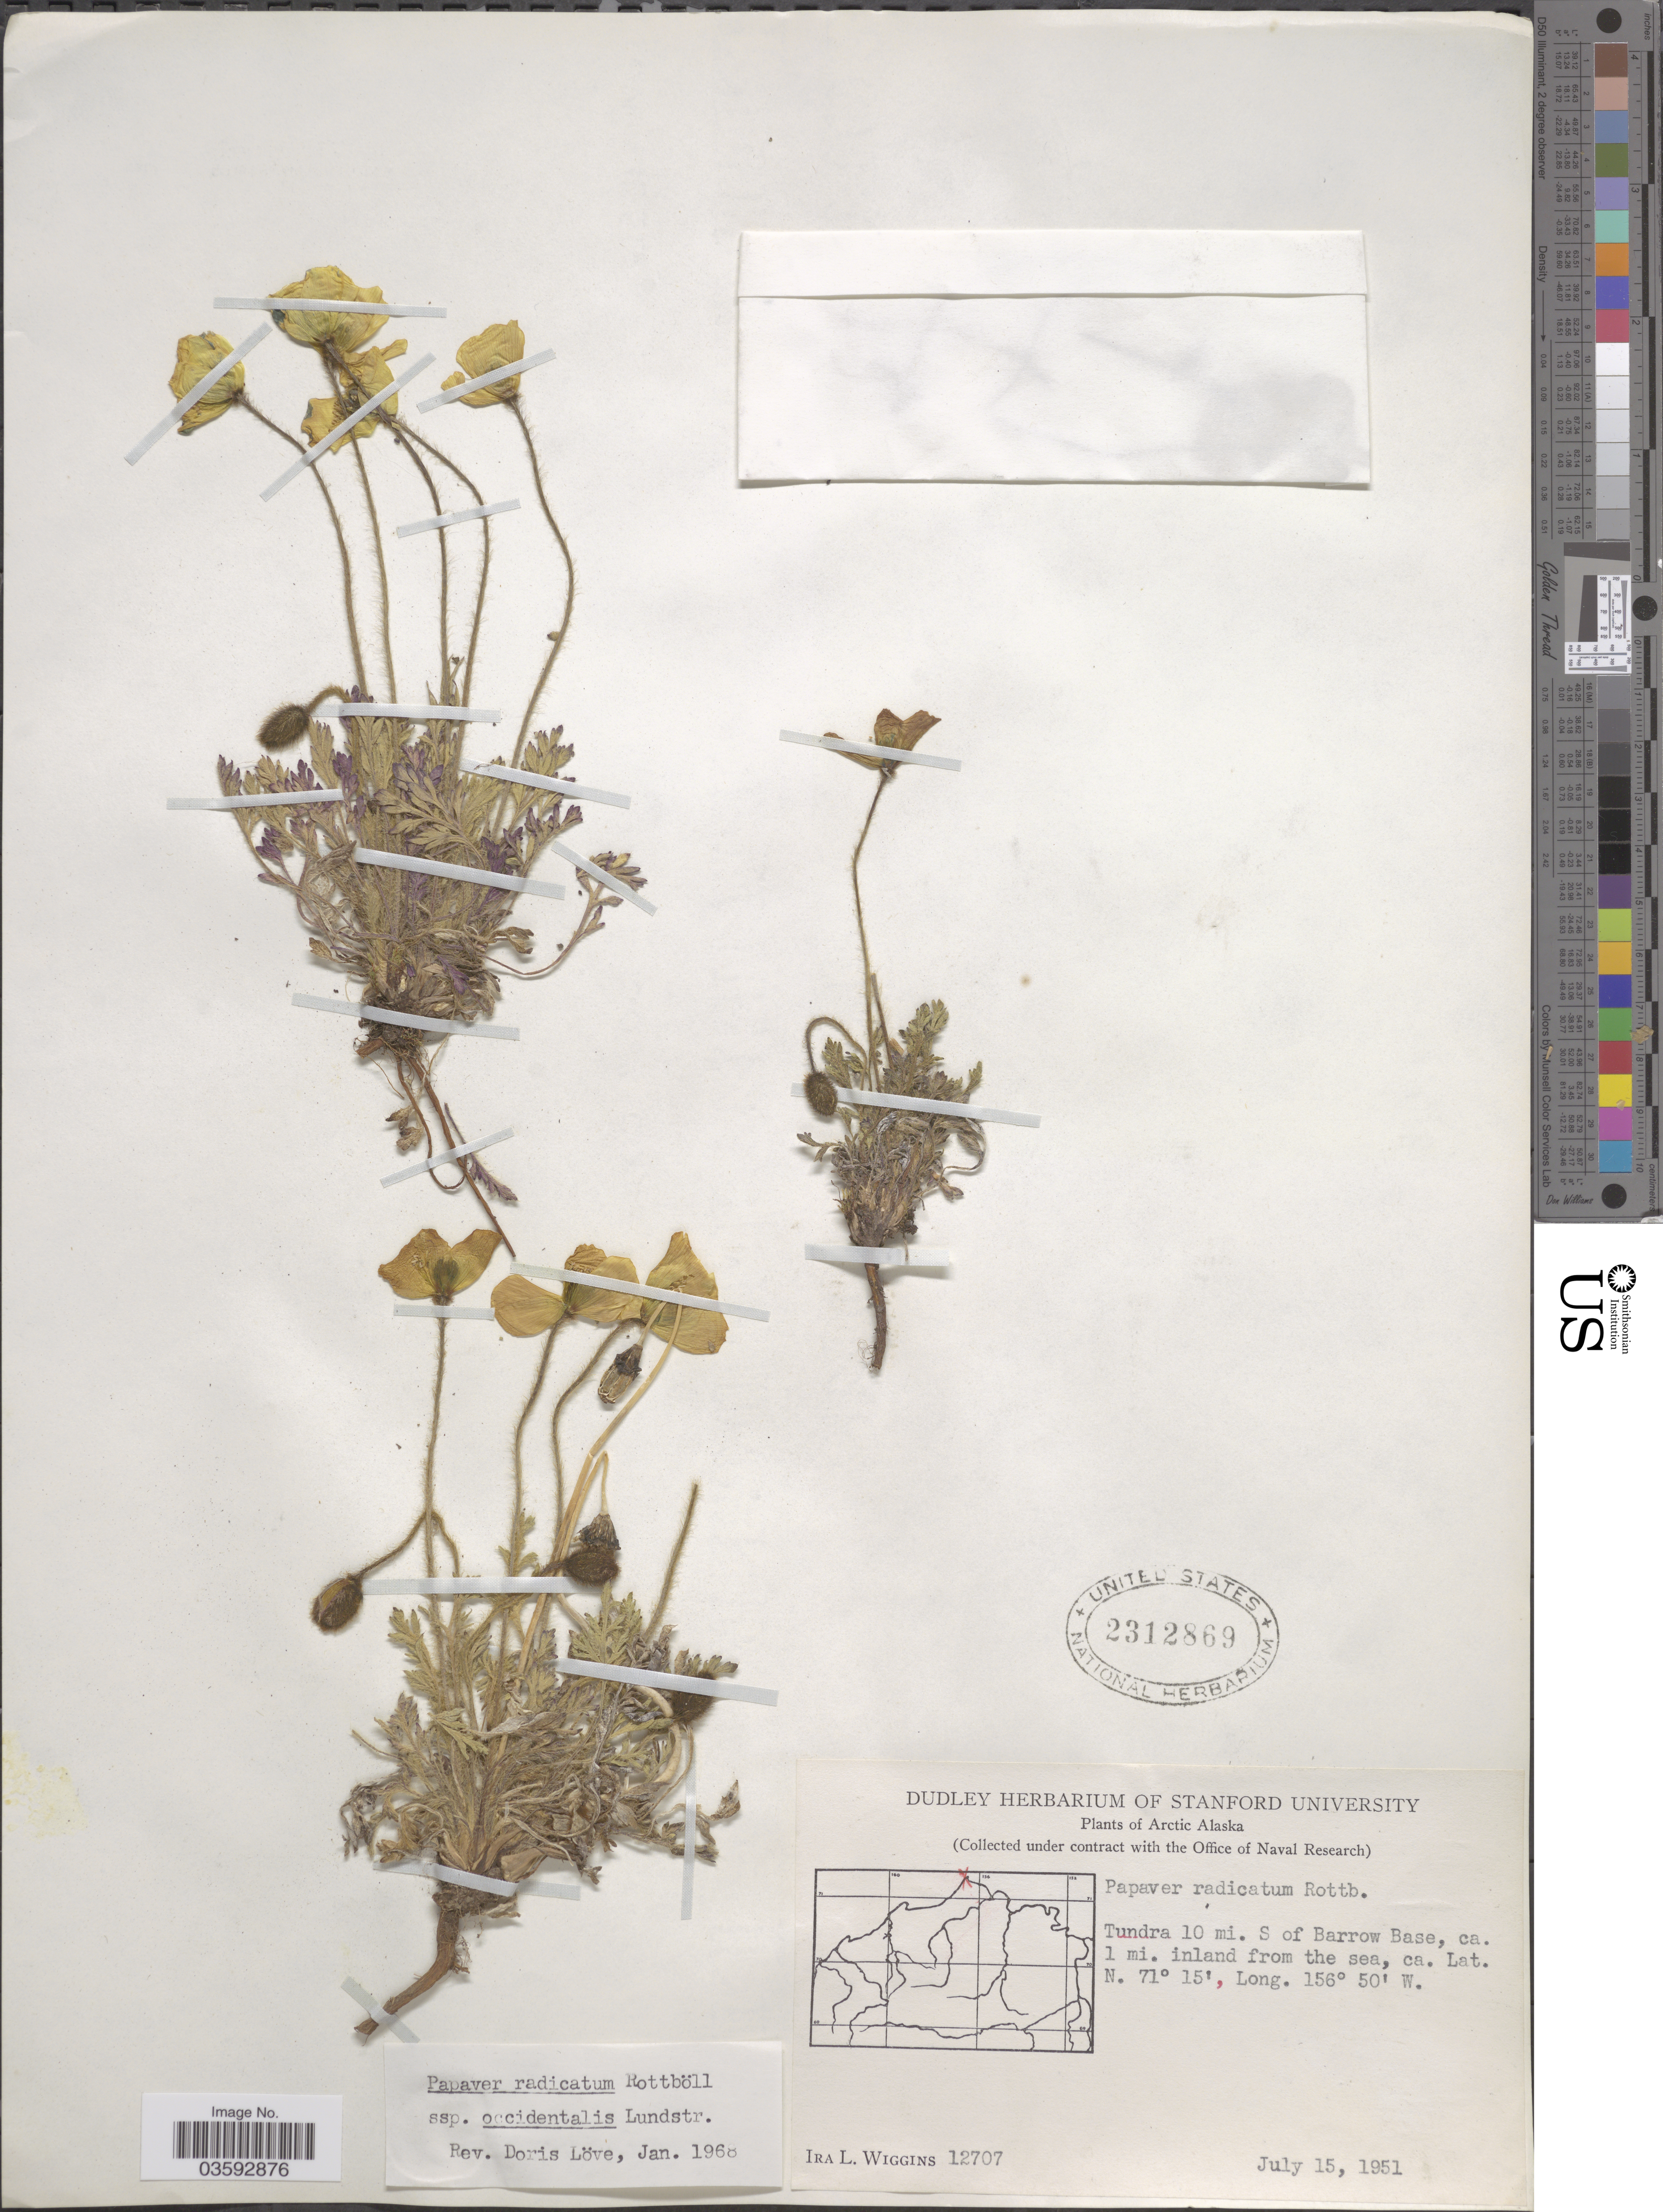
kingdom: Plantae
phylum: Tracheophyta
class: Magnoliopsida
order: Ranunculales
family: Papaveraceae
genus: Papaver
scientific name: Papaver radicatum subsp. occidentale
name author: Lundstr.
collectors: I. L. Wiggins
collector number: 12707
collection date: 1951-07-15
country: United States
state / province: Alaska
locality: Arctic Alaska. Tundra 10 mi. S of Barrow Base, ca. 1 mi. inland from the sea.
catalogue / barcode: US 2312869